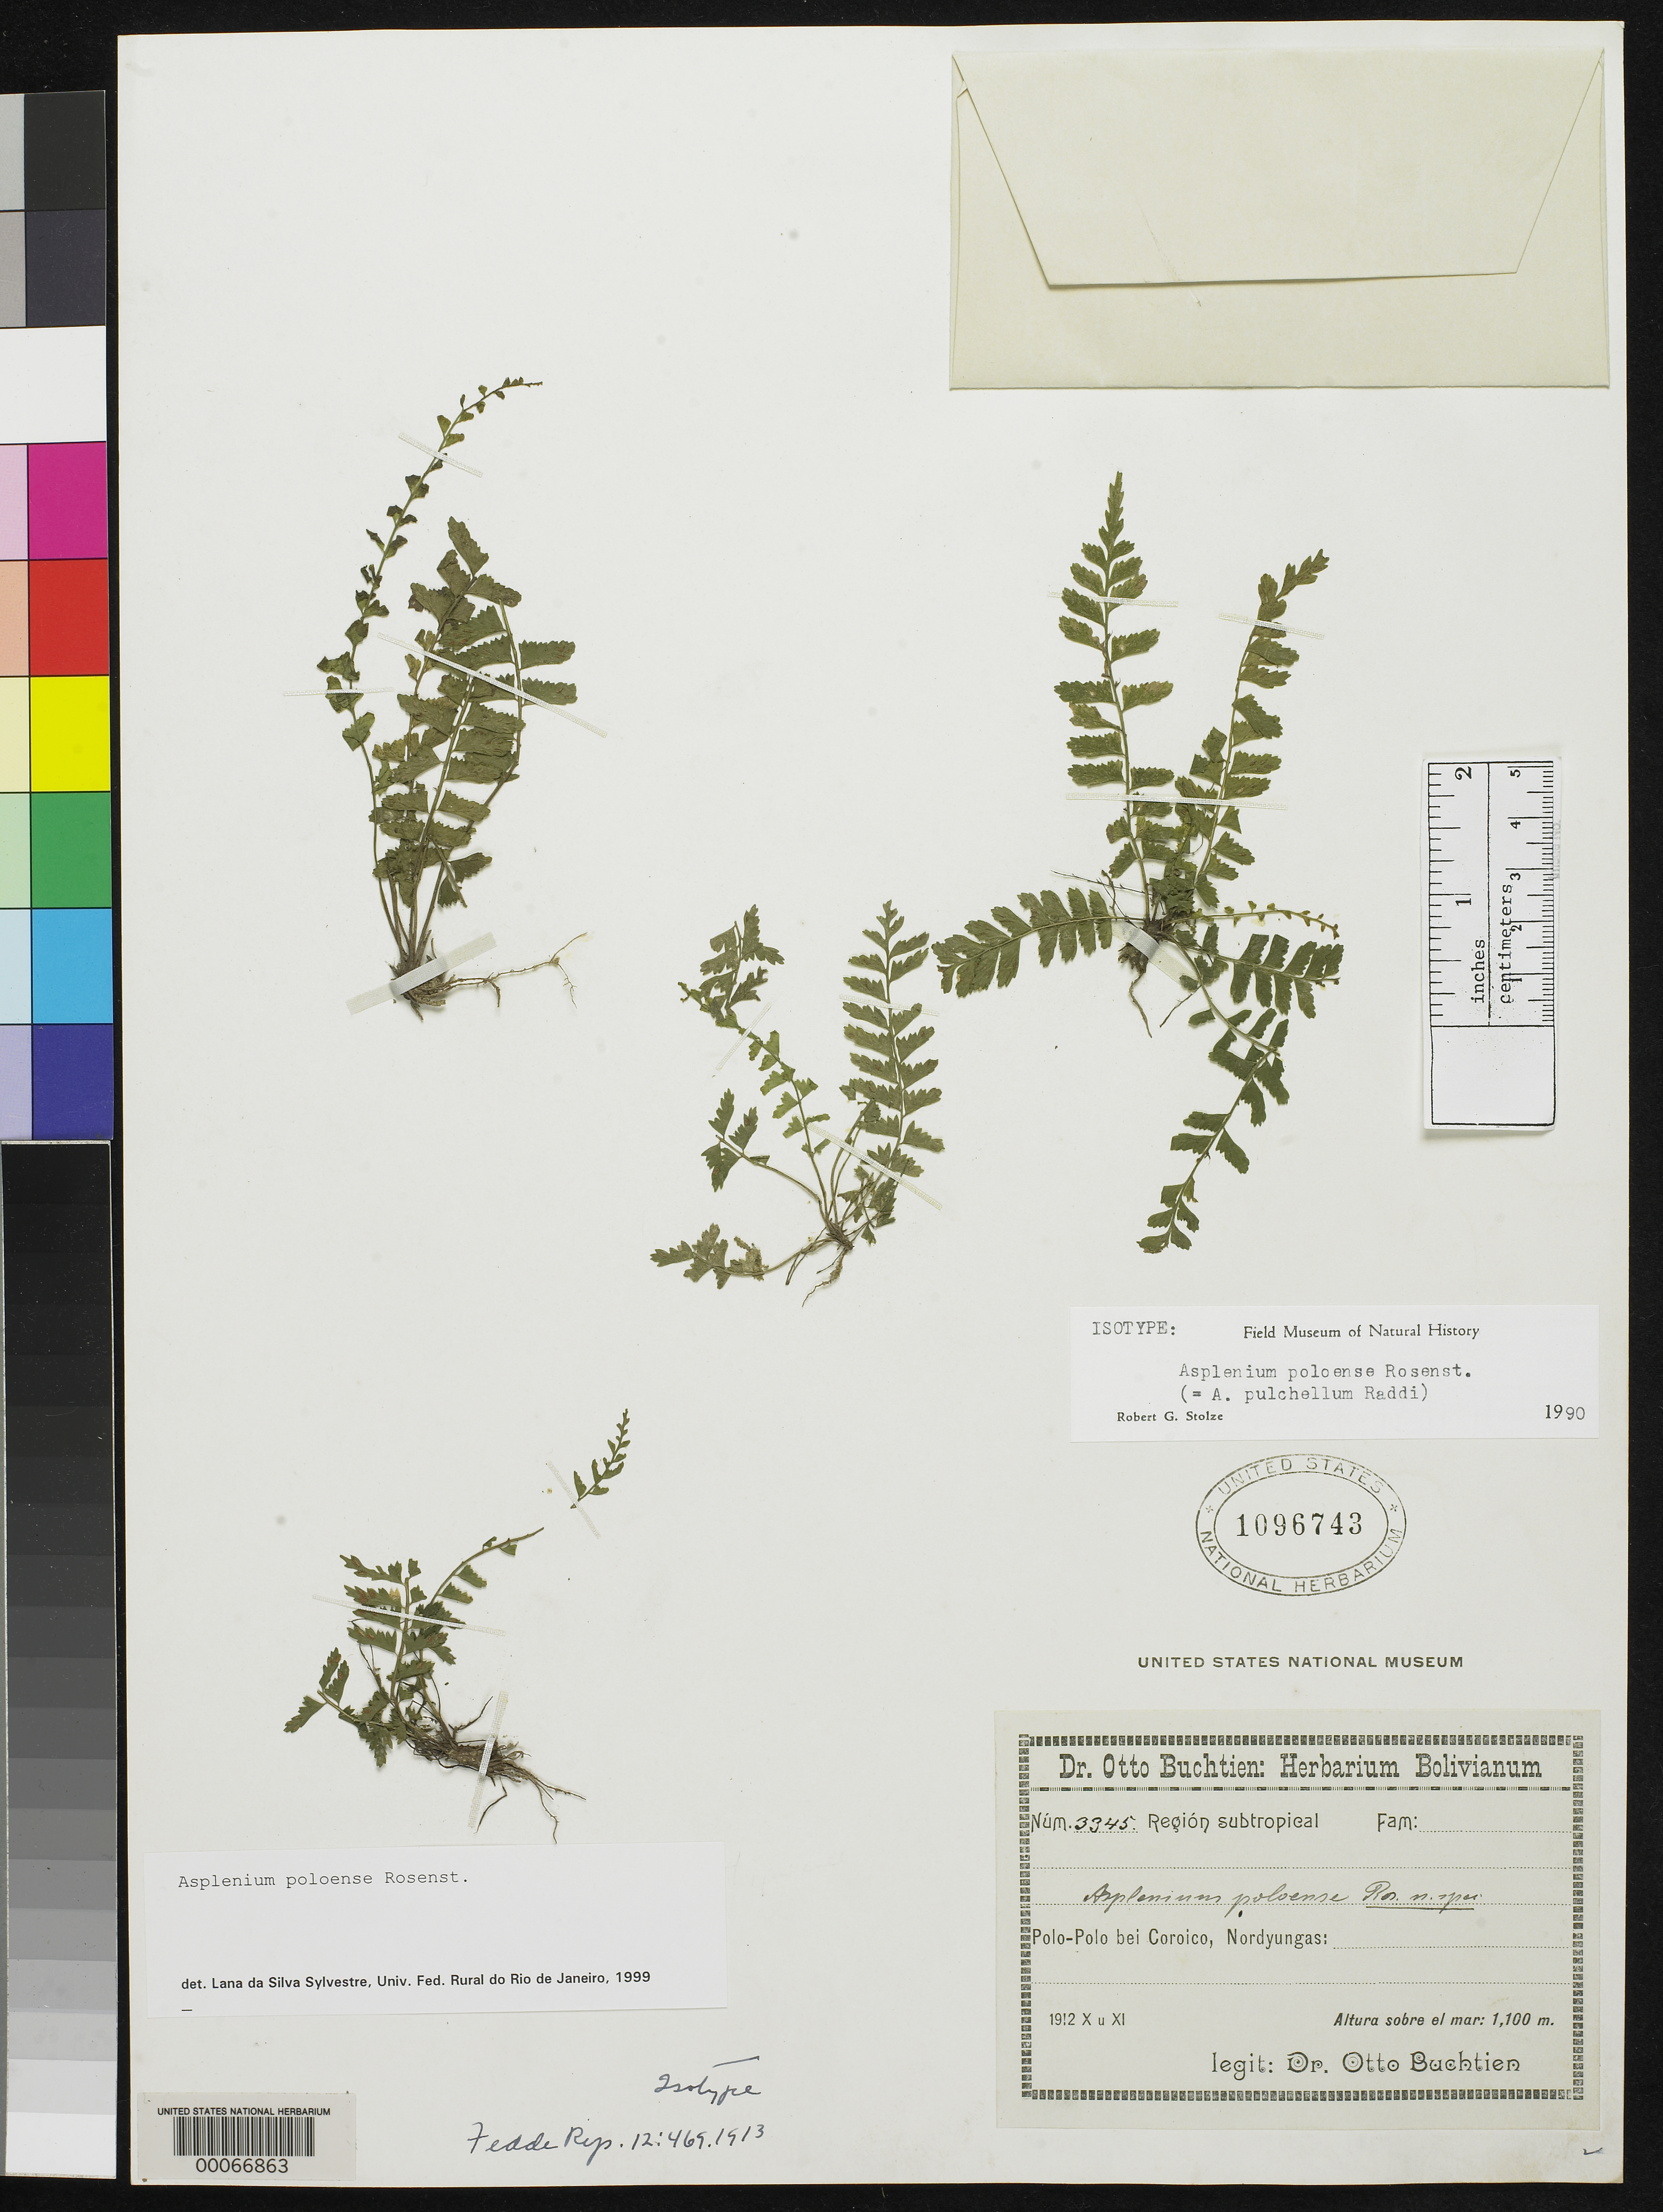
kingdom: Plantae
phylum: Tracheophyta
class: Polypodiopsida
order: Polypodiales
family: Aspleniaceae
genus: Asplenium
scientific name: Asplenium poloense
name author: Rosenst.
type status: Isotype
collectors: O. Buchtien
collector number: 3345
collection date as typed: Oct 1912 to -- Nov 1912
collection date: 1912-10/1912-11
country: Bolivia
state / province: La Paz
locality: Polo-Polo bei Coroico, Nord Yungas.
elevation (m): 900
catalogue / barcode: US 1096743